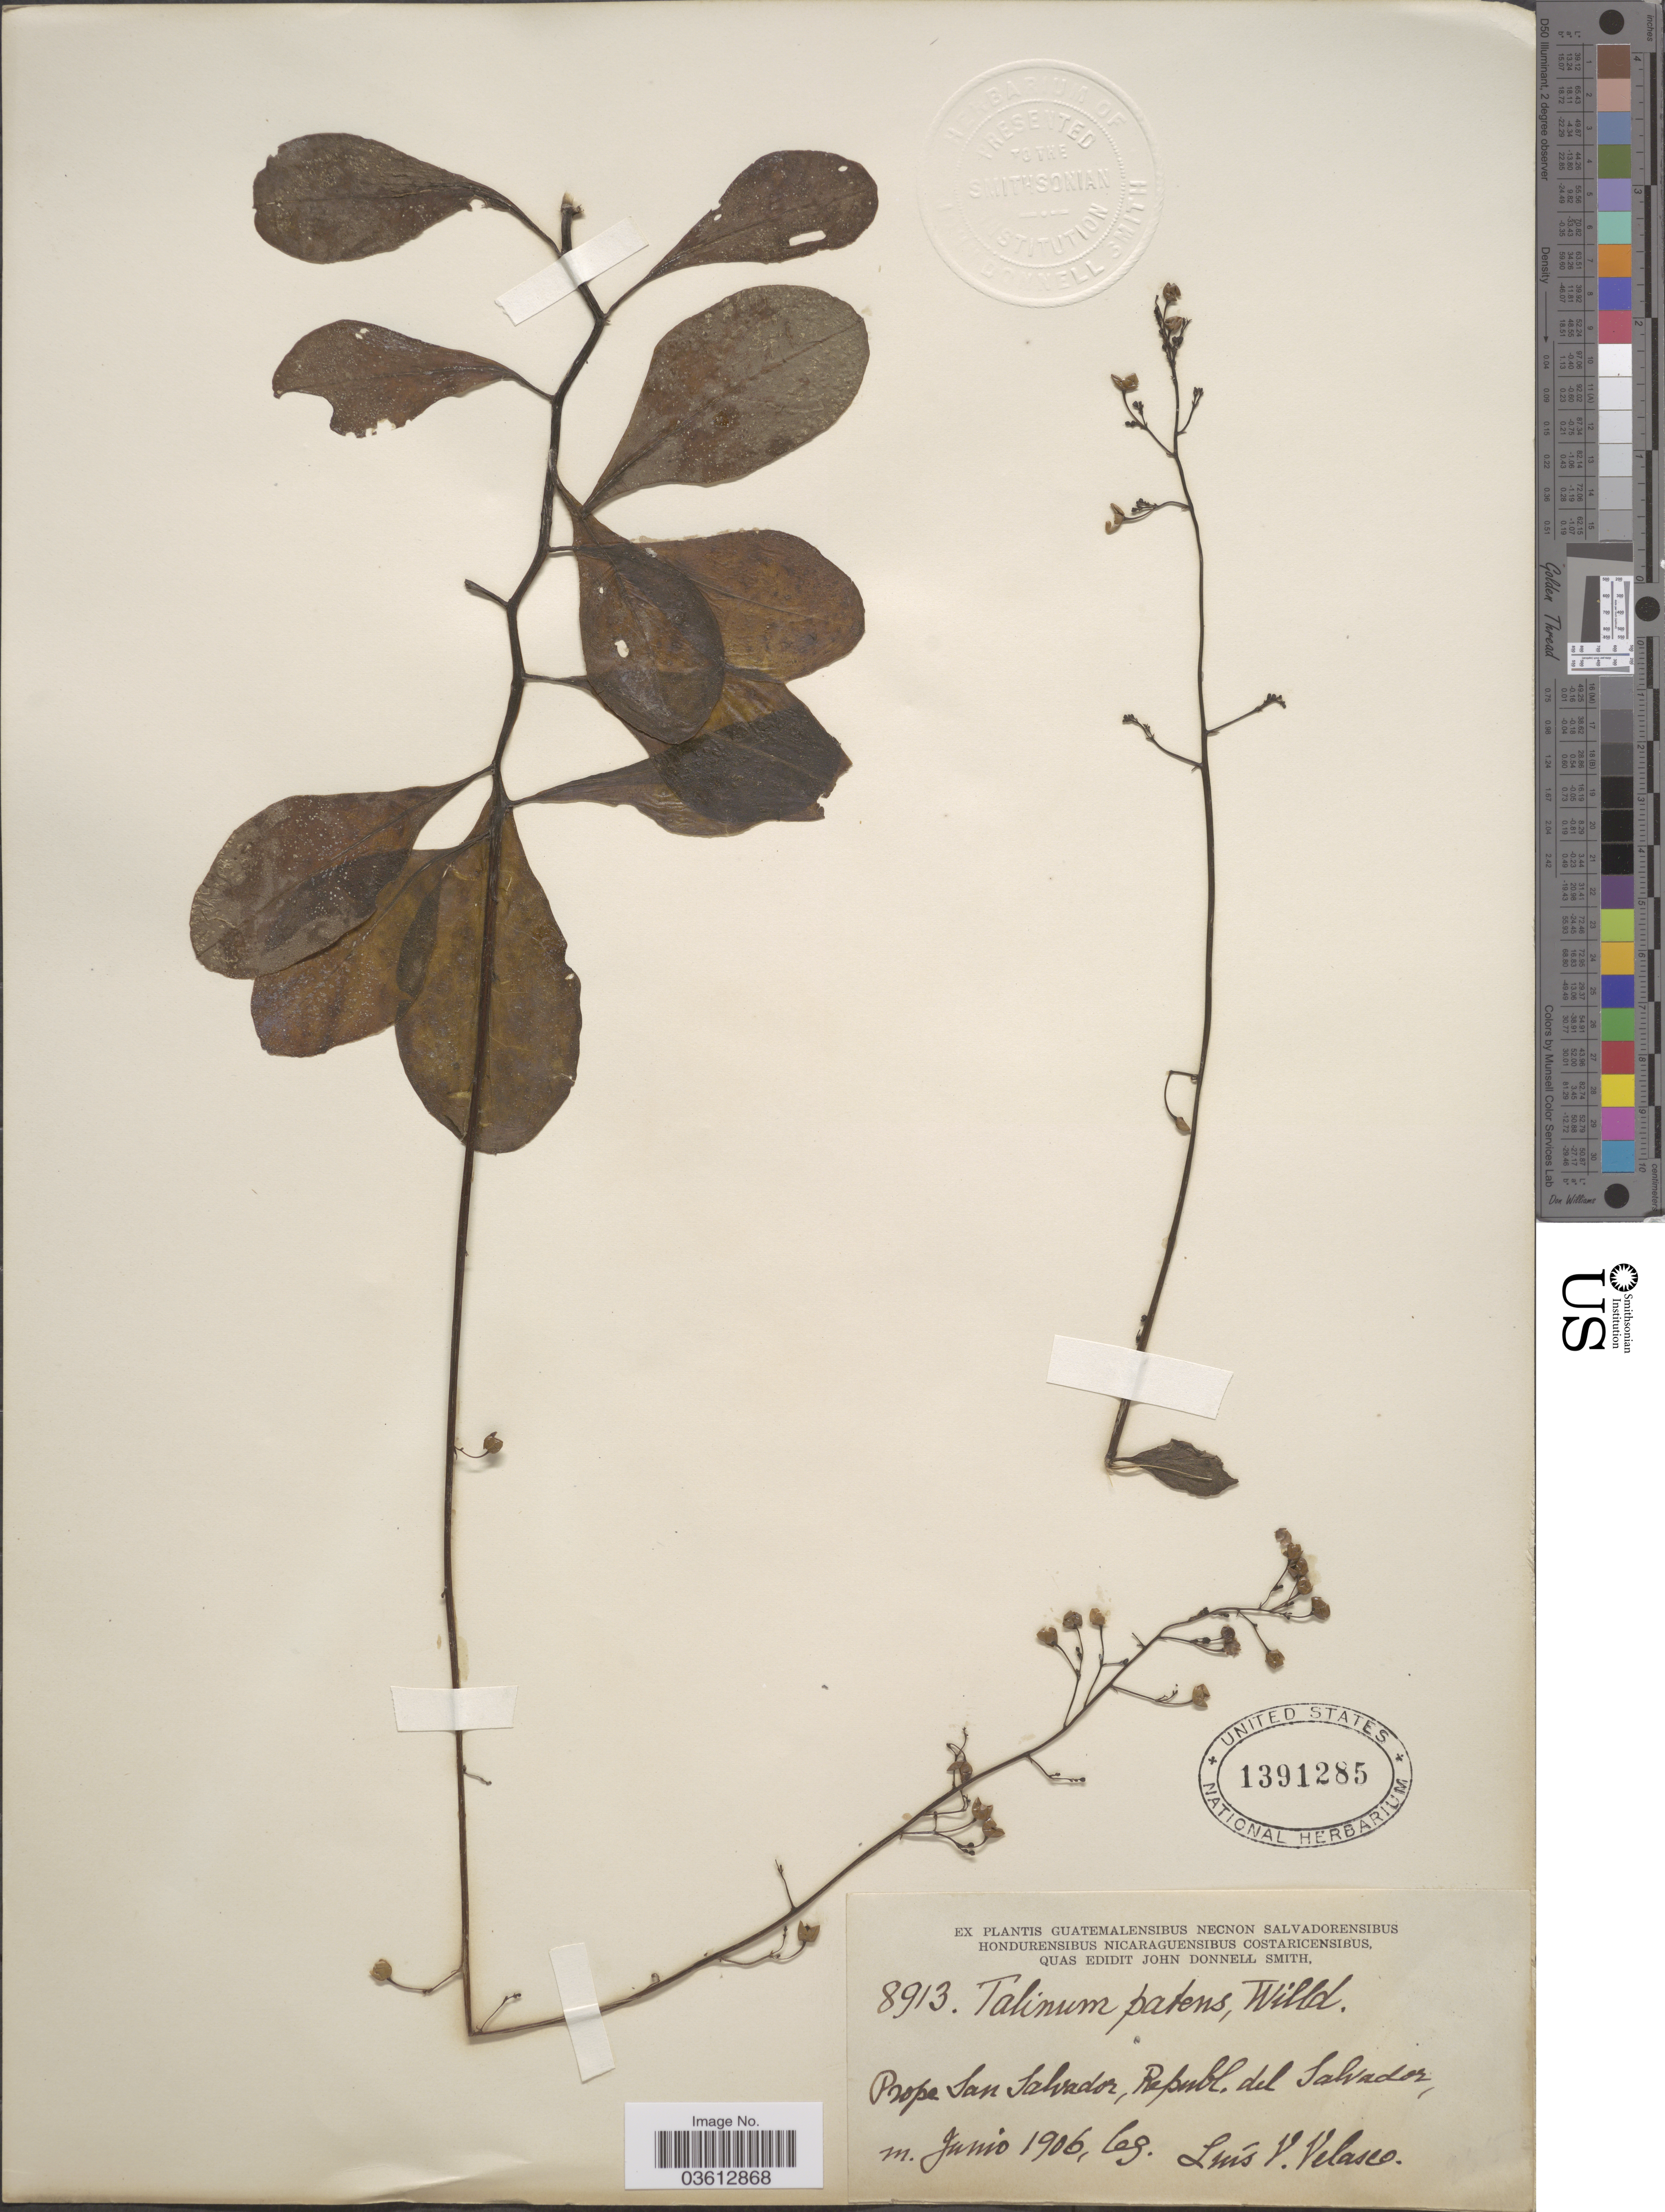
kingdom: Plantae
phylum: Tracheophyta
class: Magnoliopsida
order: Caryophyllales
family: Talinaceae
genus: Talinum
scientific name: Talinum paniculatum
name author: (Jacq.) Gaertn.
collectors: L. Velasco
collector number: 8913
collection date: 1906-06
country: El Salvador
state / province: San Salvador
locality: Prope San Salvador, Republ. del Salvador.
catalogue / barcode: US 1391285